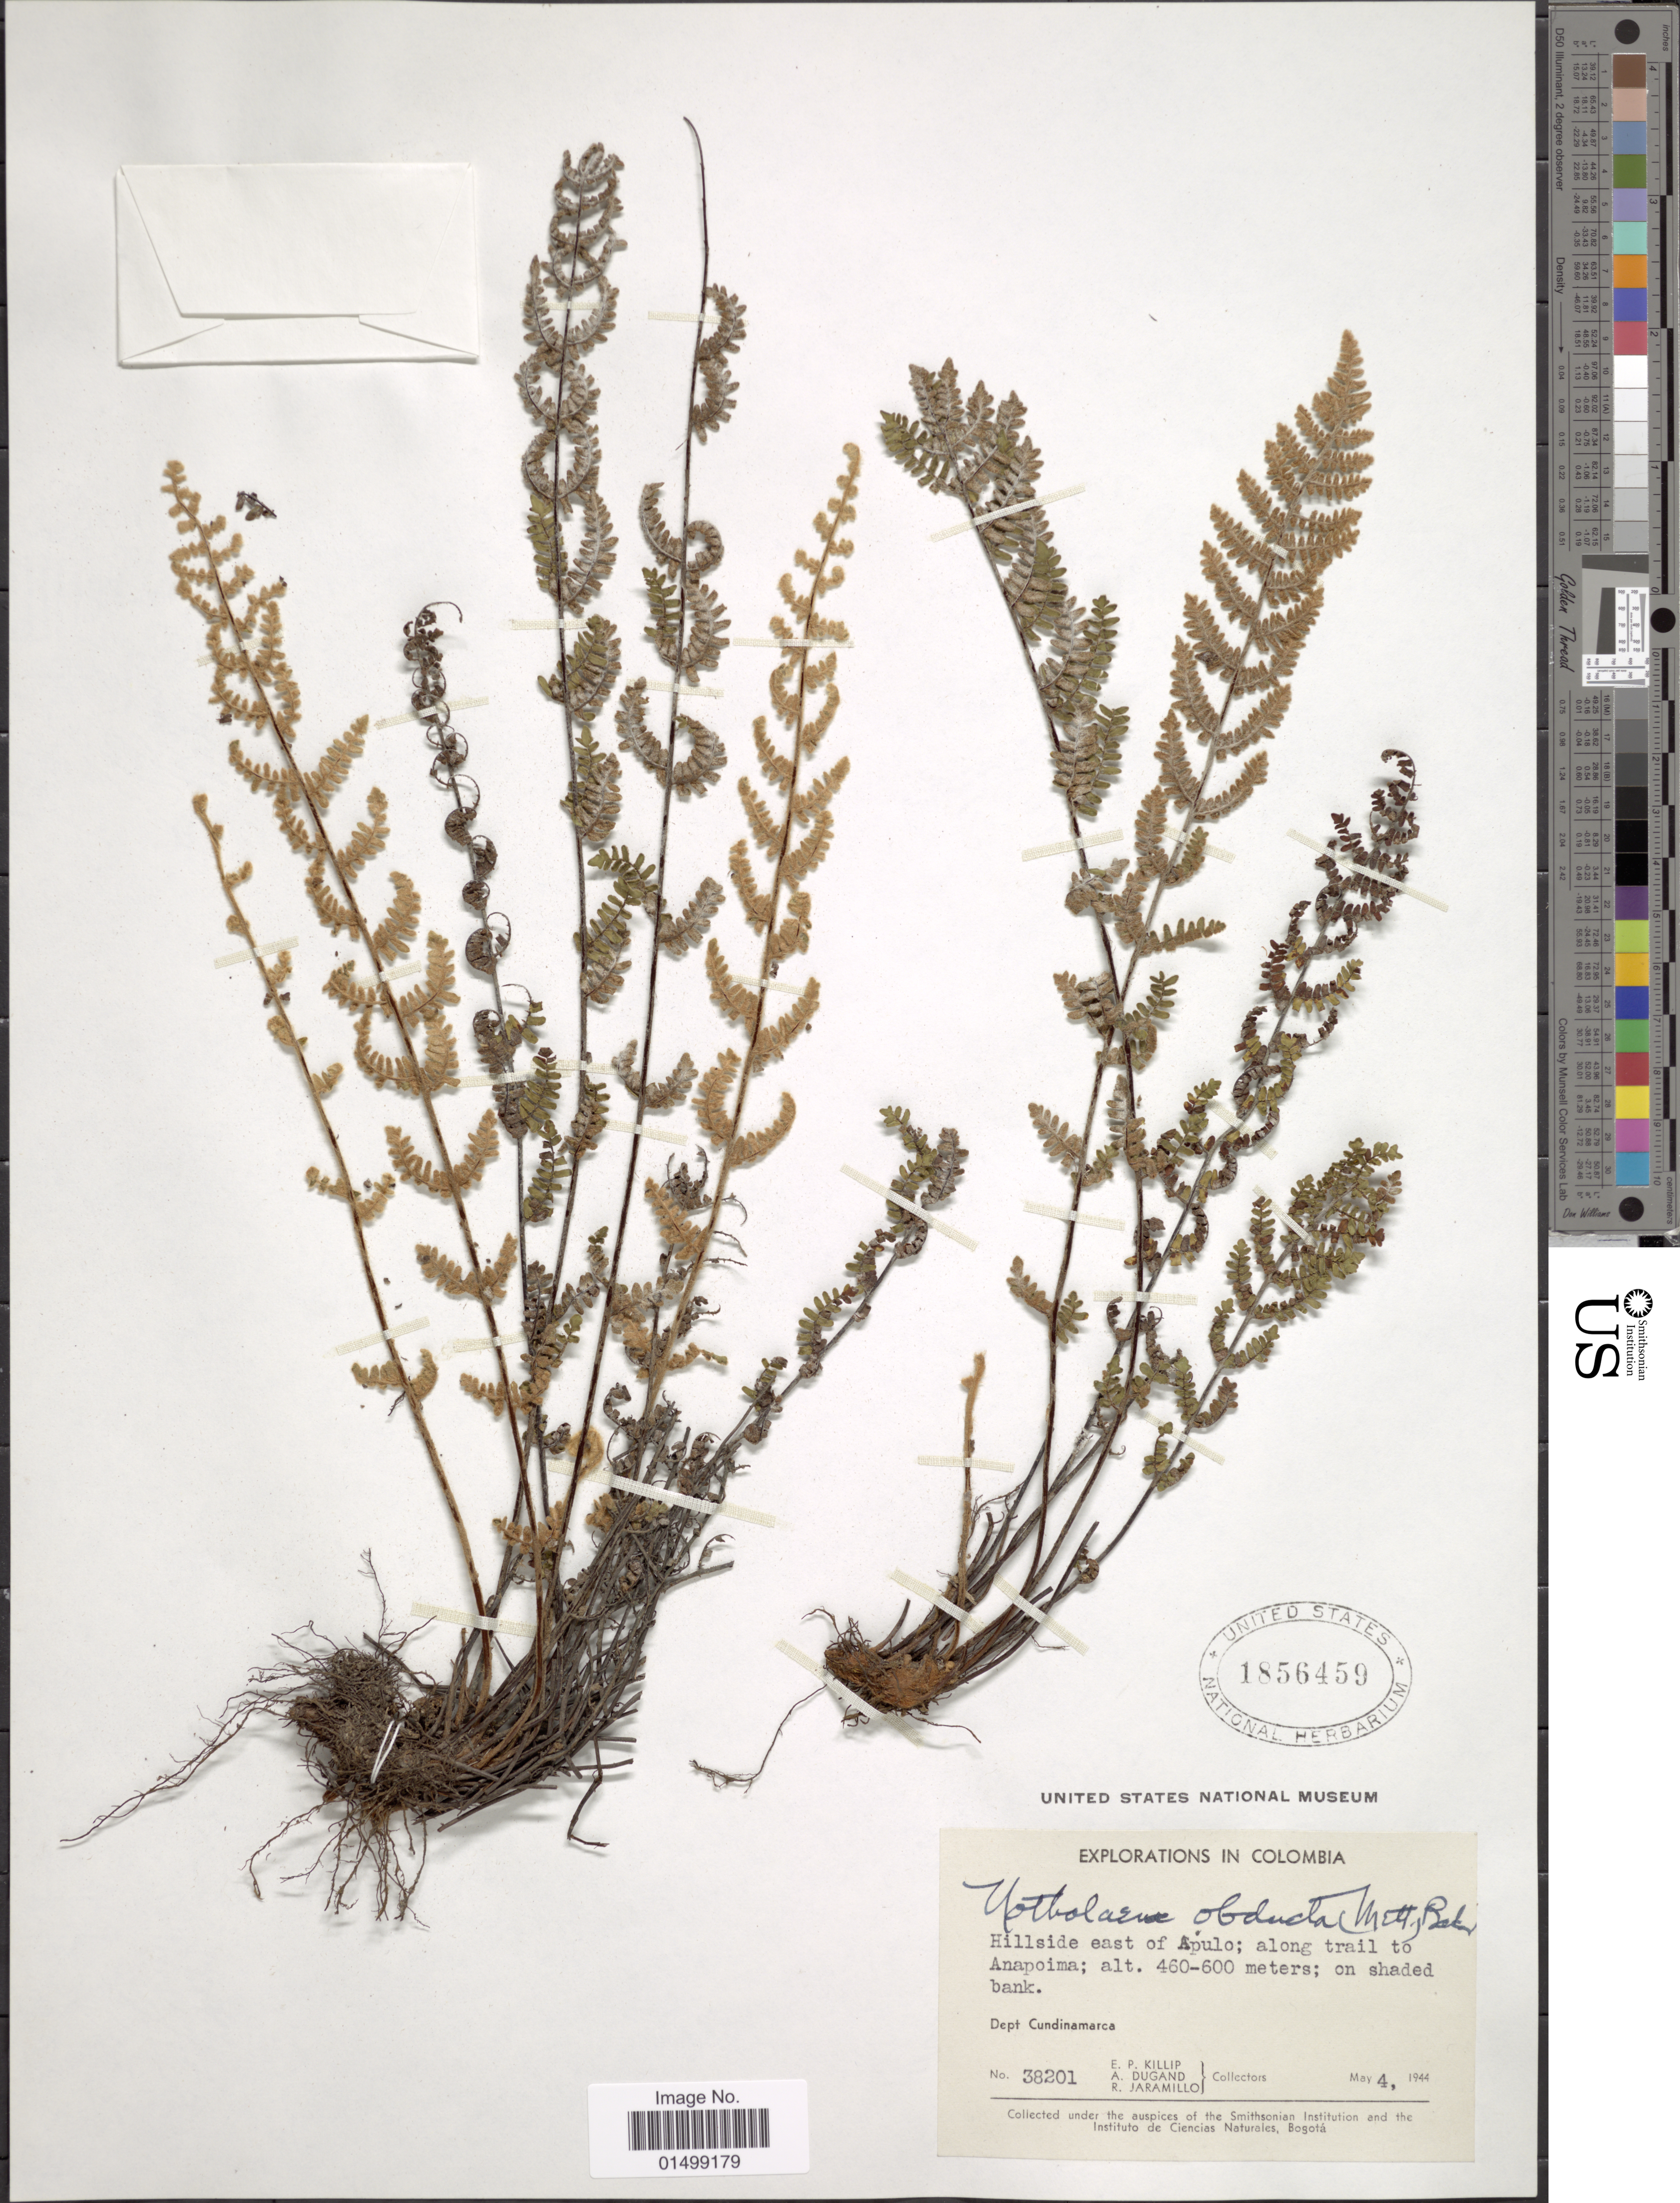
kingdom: Plantae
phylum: Tracheophyta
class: Polypodiopsida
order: Polypodiales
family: Pteridaceae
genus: Cheilanthes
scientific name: Cheilanthes obducta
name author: (Mett.) Baker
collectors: E. P. Killip, A. Dugand & R. Jaramillo M.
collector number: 38201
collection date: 1944-05-04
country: Colombia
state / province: Cundinamarca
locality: Hillside east of Apulo; along trail to Anapoima.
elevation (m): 460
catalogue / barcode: US 1856459